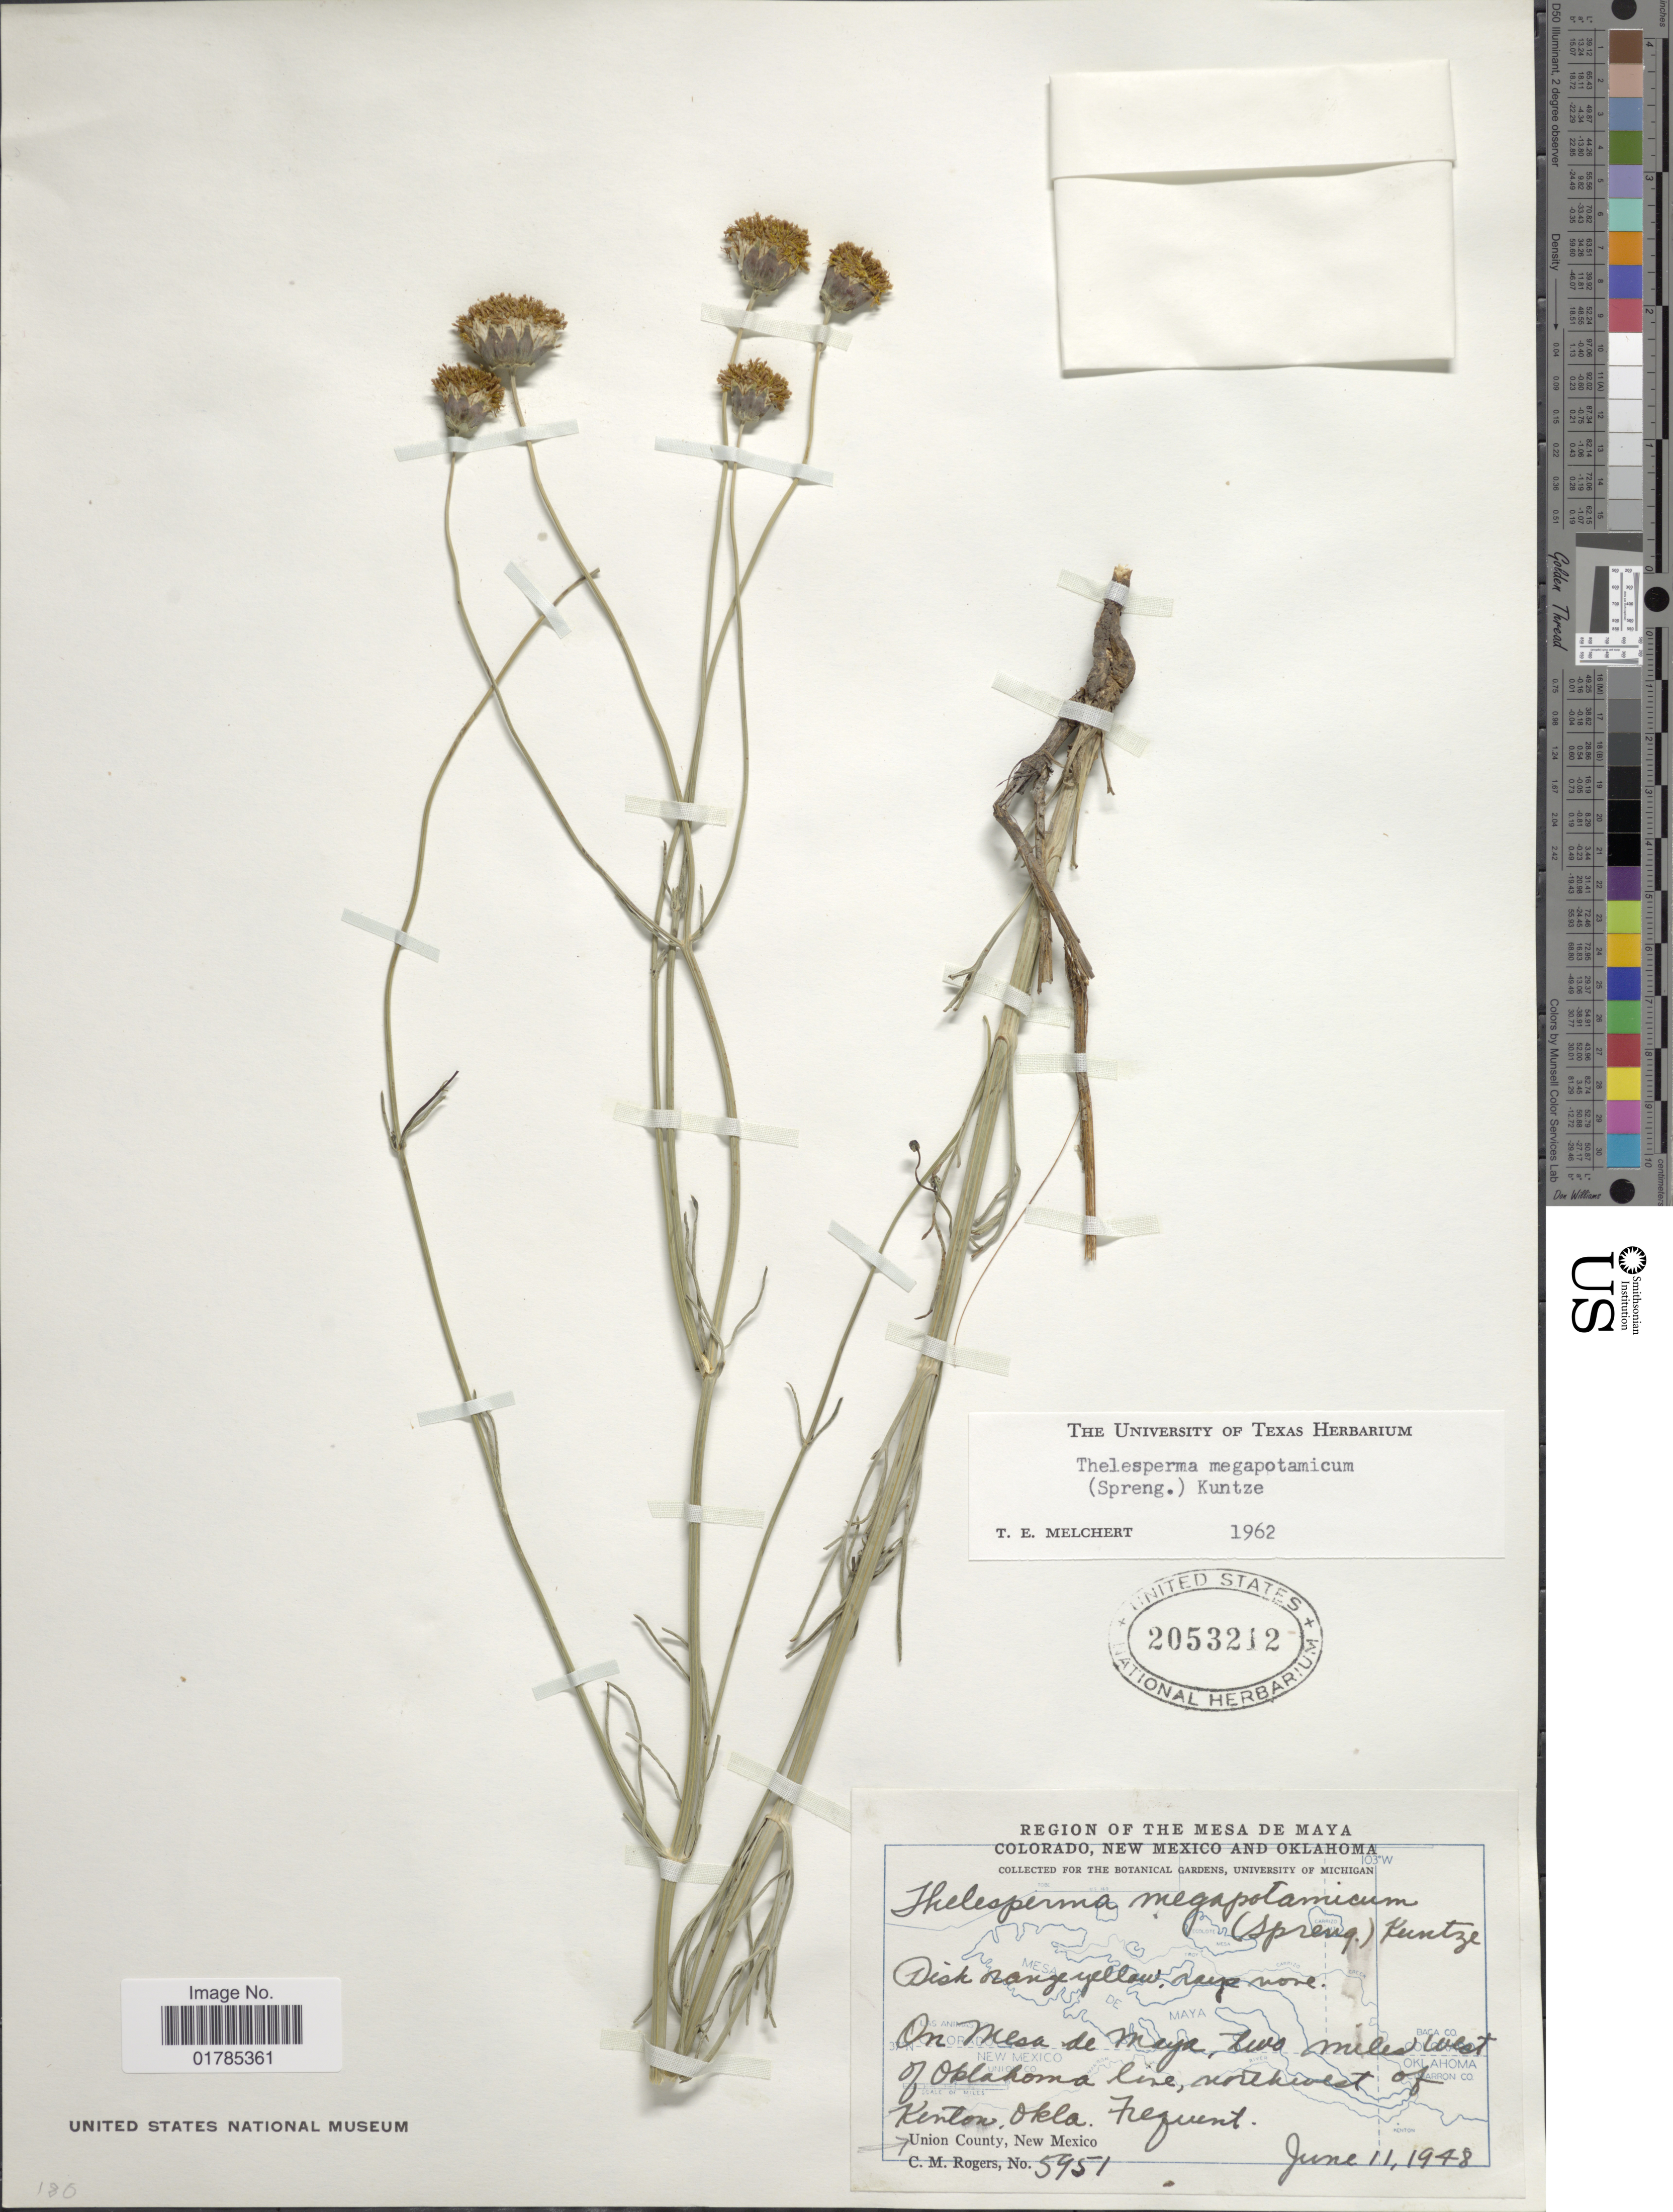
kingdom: Plantae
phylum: Tracheophyta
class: Magnoliopsida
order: Asterales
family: Asteraceae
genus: Thelesperma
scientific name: Thelesperma megapotamicum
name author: (Spreng.) Herter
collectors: C. M. Rogers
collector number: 5951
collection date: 1948-06-11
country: United States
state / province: Oklahoma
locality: On Mesa de Maya, two miles west of Oklahoma line, northwest of Kenton, Union County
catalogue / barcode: US 2053212